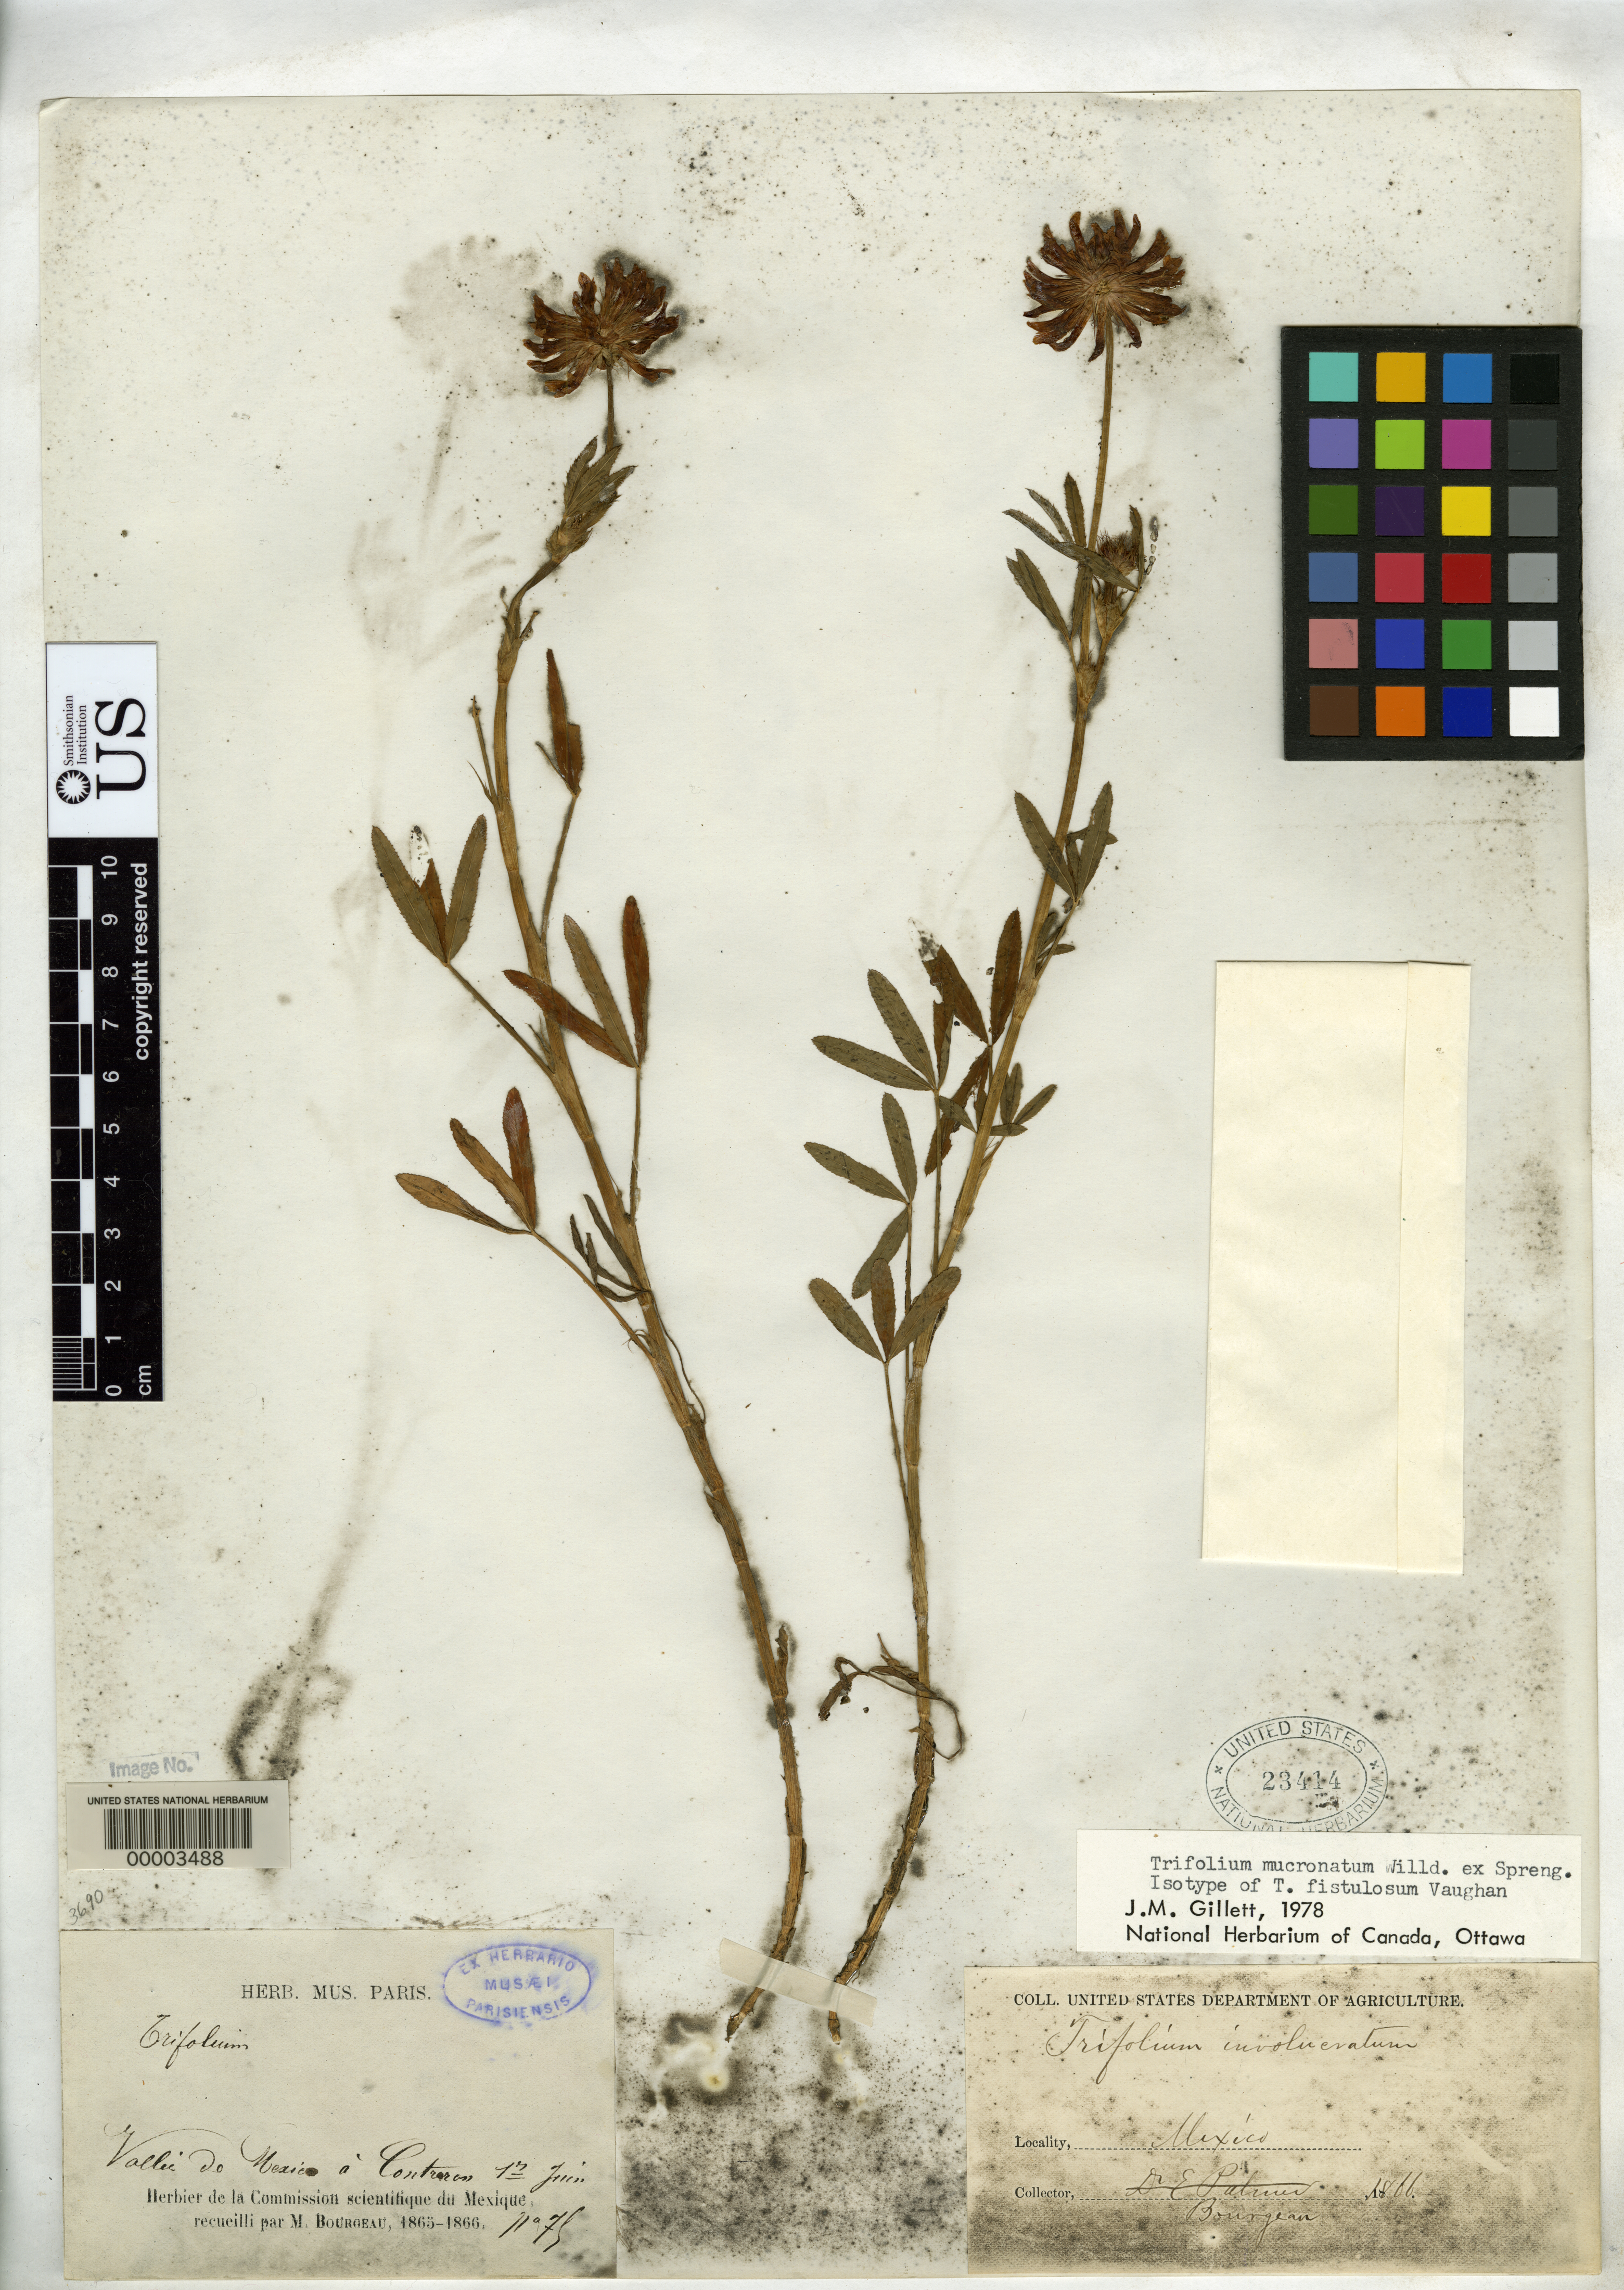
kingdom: Plantae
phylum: Tracheophyta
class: Magnoliopsida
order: Fabales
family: Fabaceae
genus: Trifolium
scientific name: Trifolium fistulosum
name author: Vaughan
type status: Isotype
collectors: E. Bourgeau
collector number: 75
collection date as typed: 1863 to -- --- 1866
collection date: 1863/1866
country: Mexico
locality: "vallie de Mexico a Contrason".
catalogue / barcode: US 23414